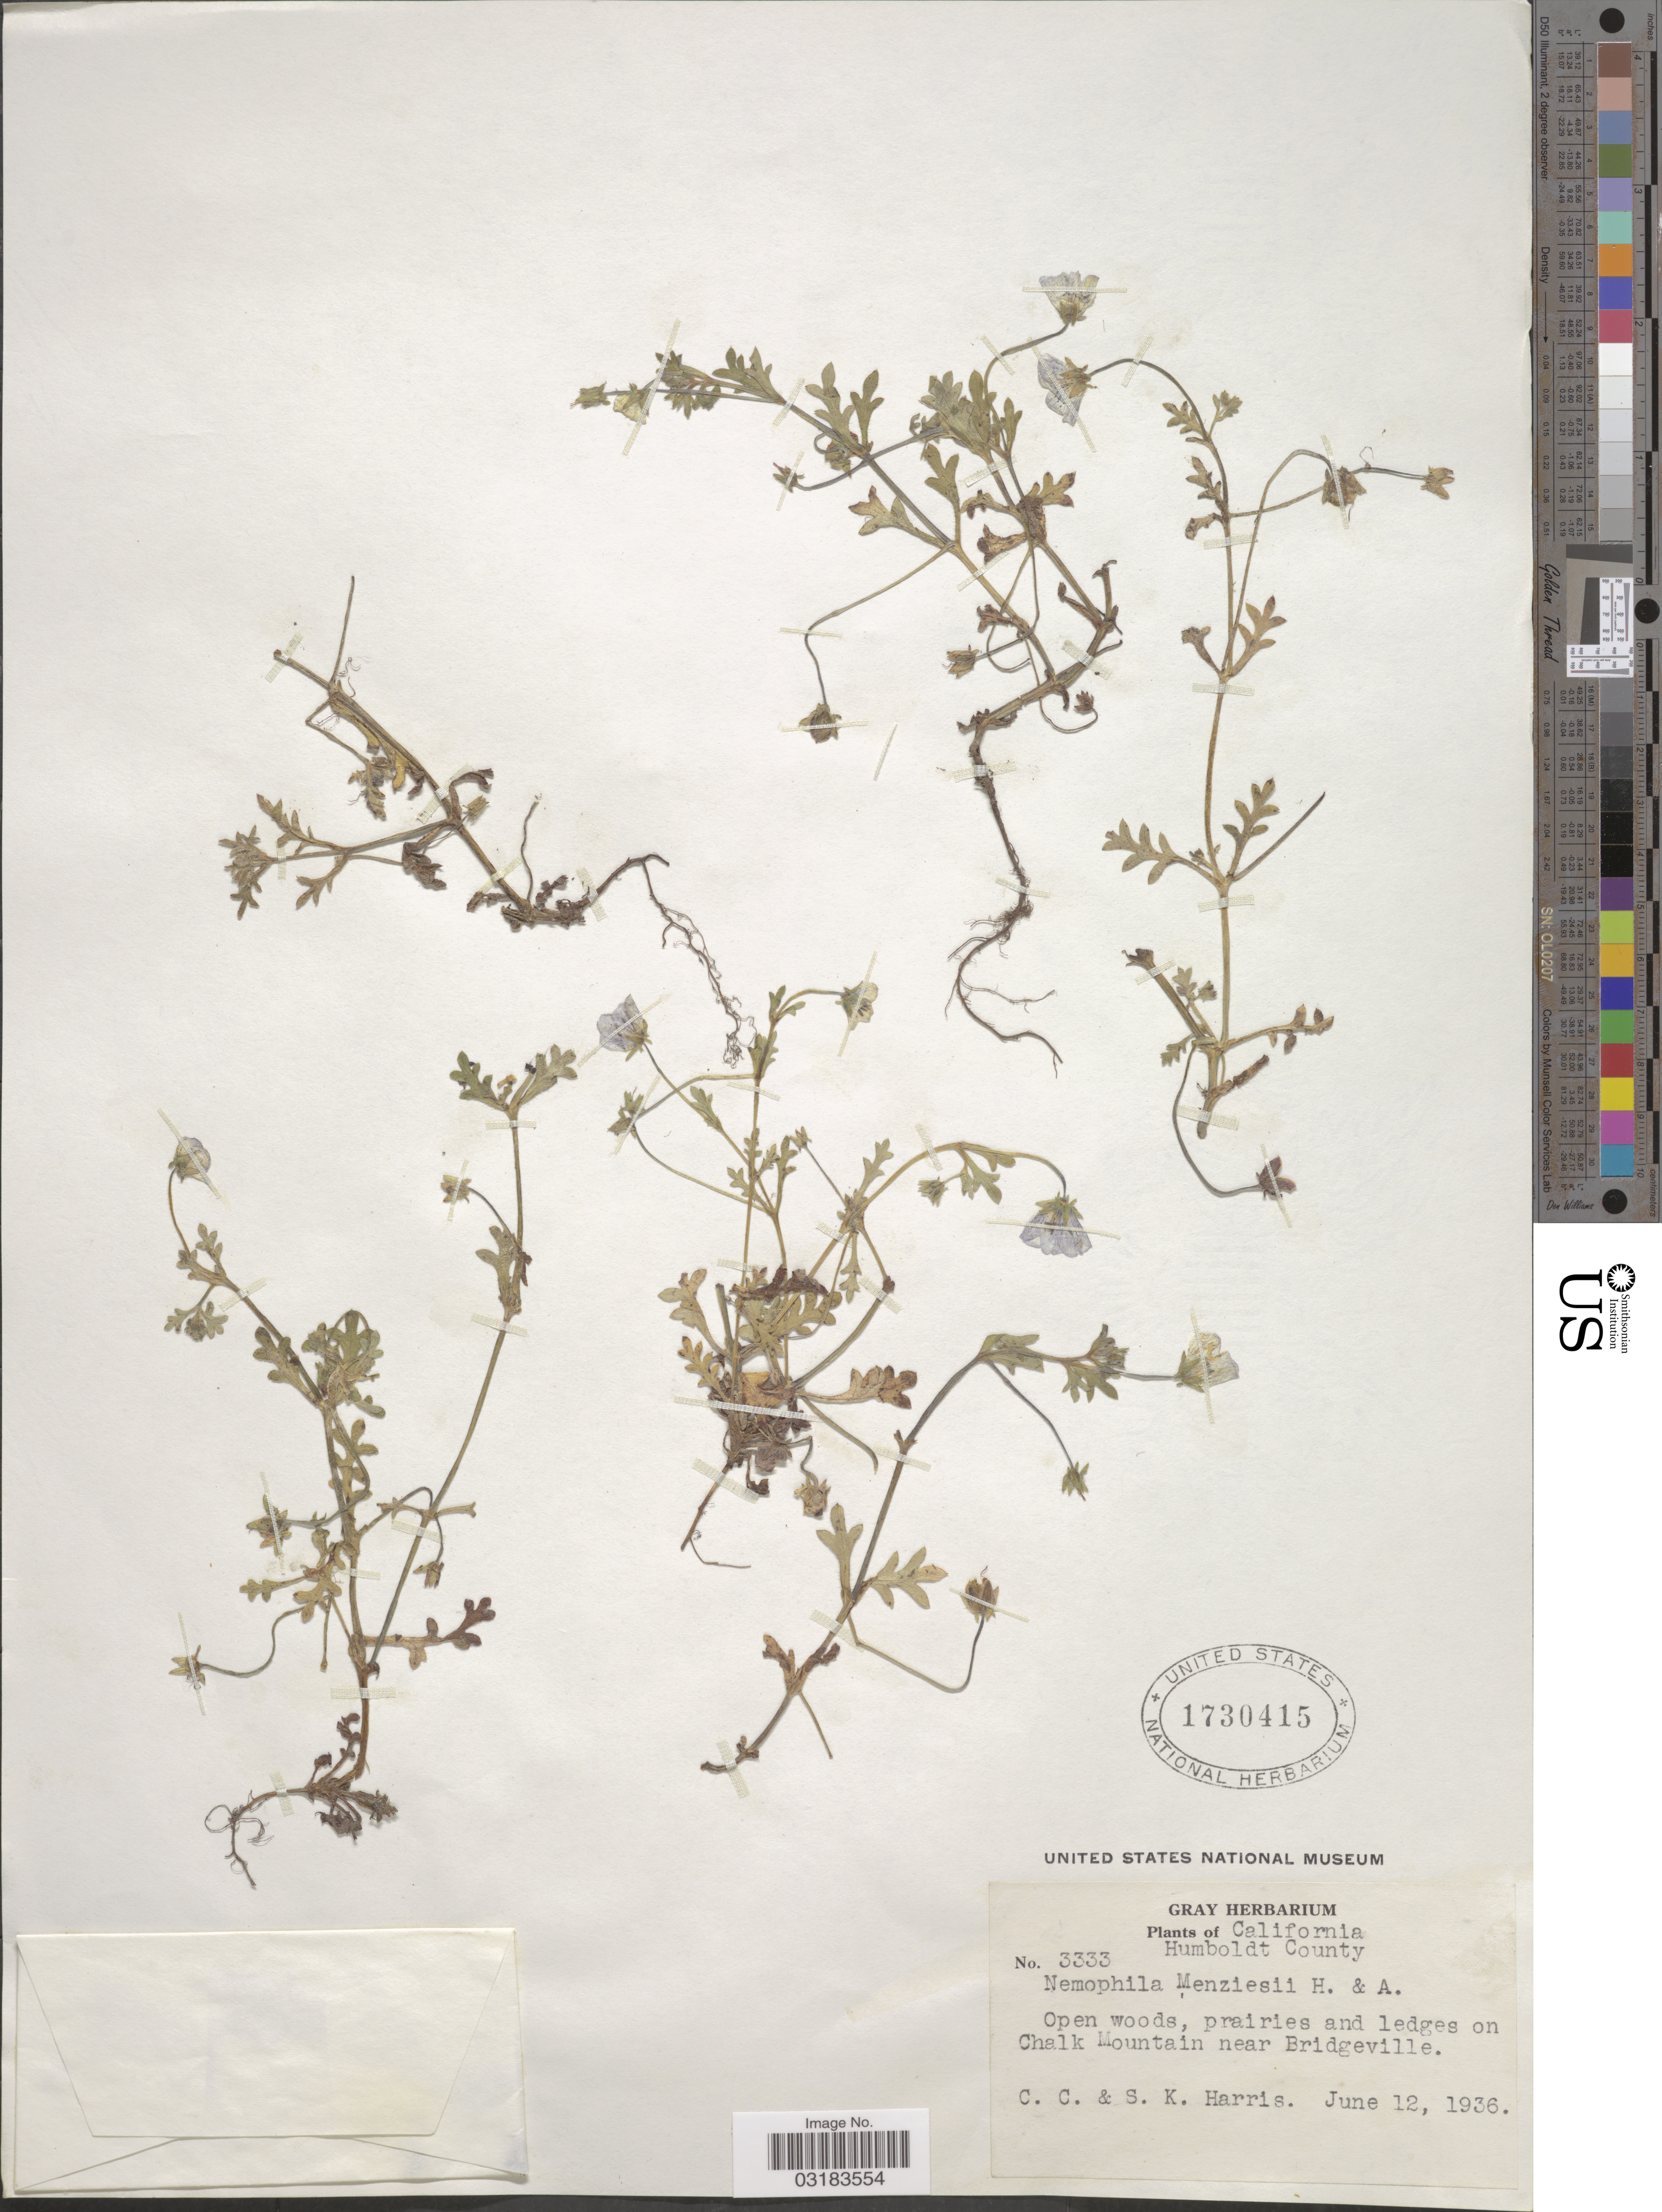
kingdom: Plantae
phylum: Tracheophyta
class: Magnoliopsida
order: Boraginales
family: Hydrophyllaceae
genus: Nemophila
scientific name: Nemophila menziesii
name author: Hook. & Arn.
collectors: C. C. Harris & S. K. Harris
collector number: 3333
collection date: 1936-06-12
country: United States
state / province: California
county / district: Humboldt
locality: Humboldt County. Open woods, prairies and ledges on Chalk Mountain near Bridgeville.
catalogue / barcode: US 1730415